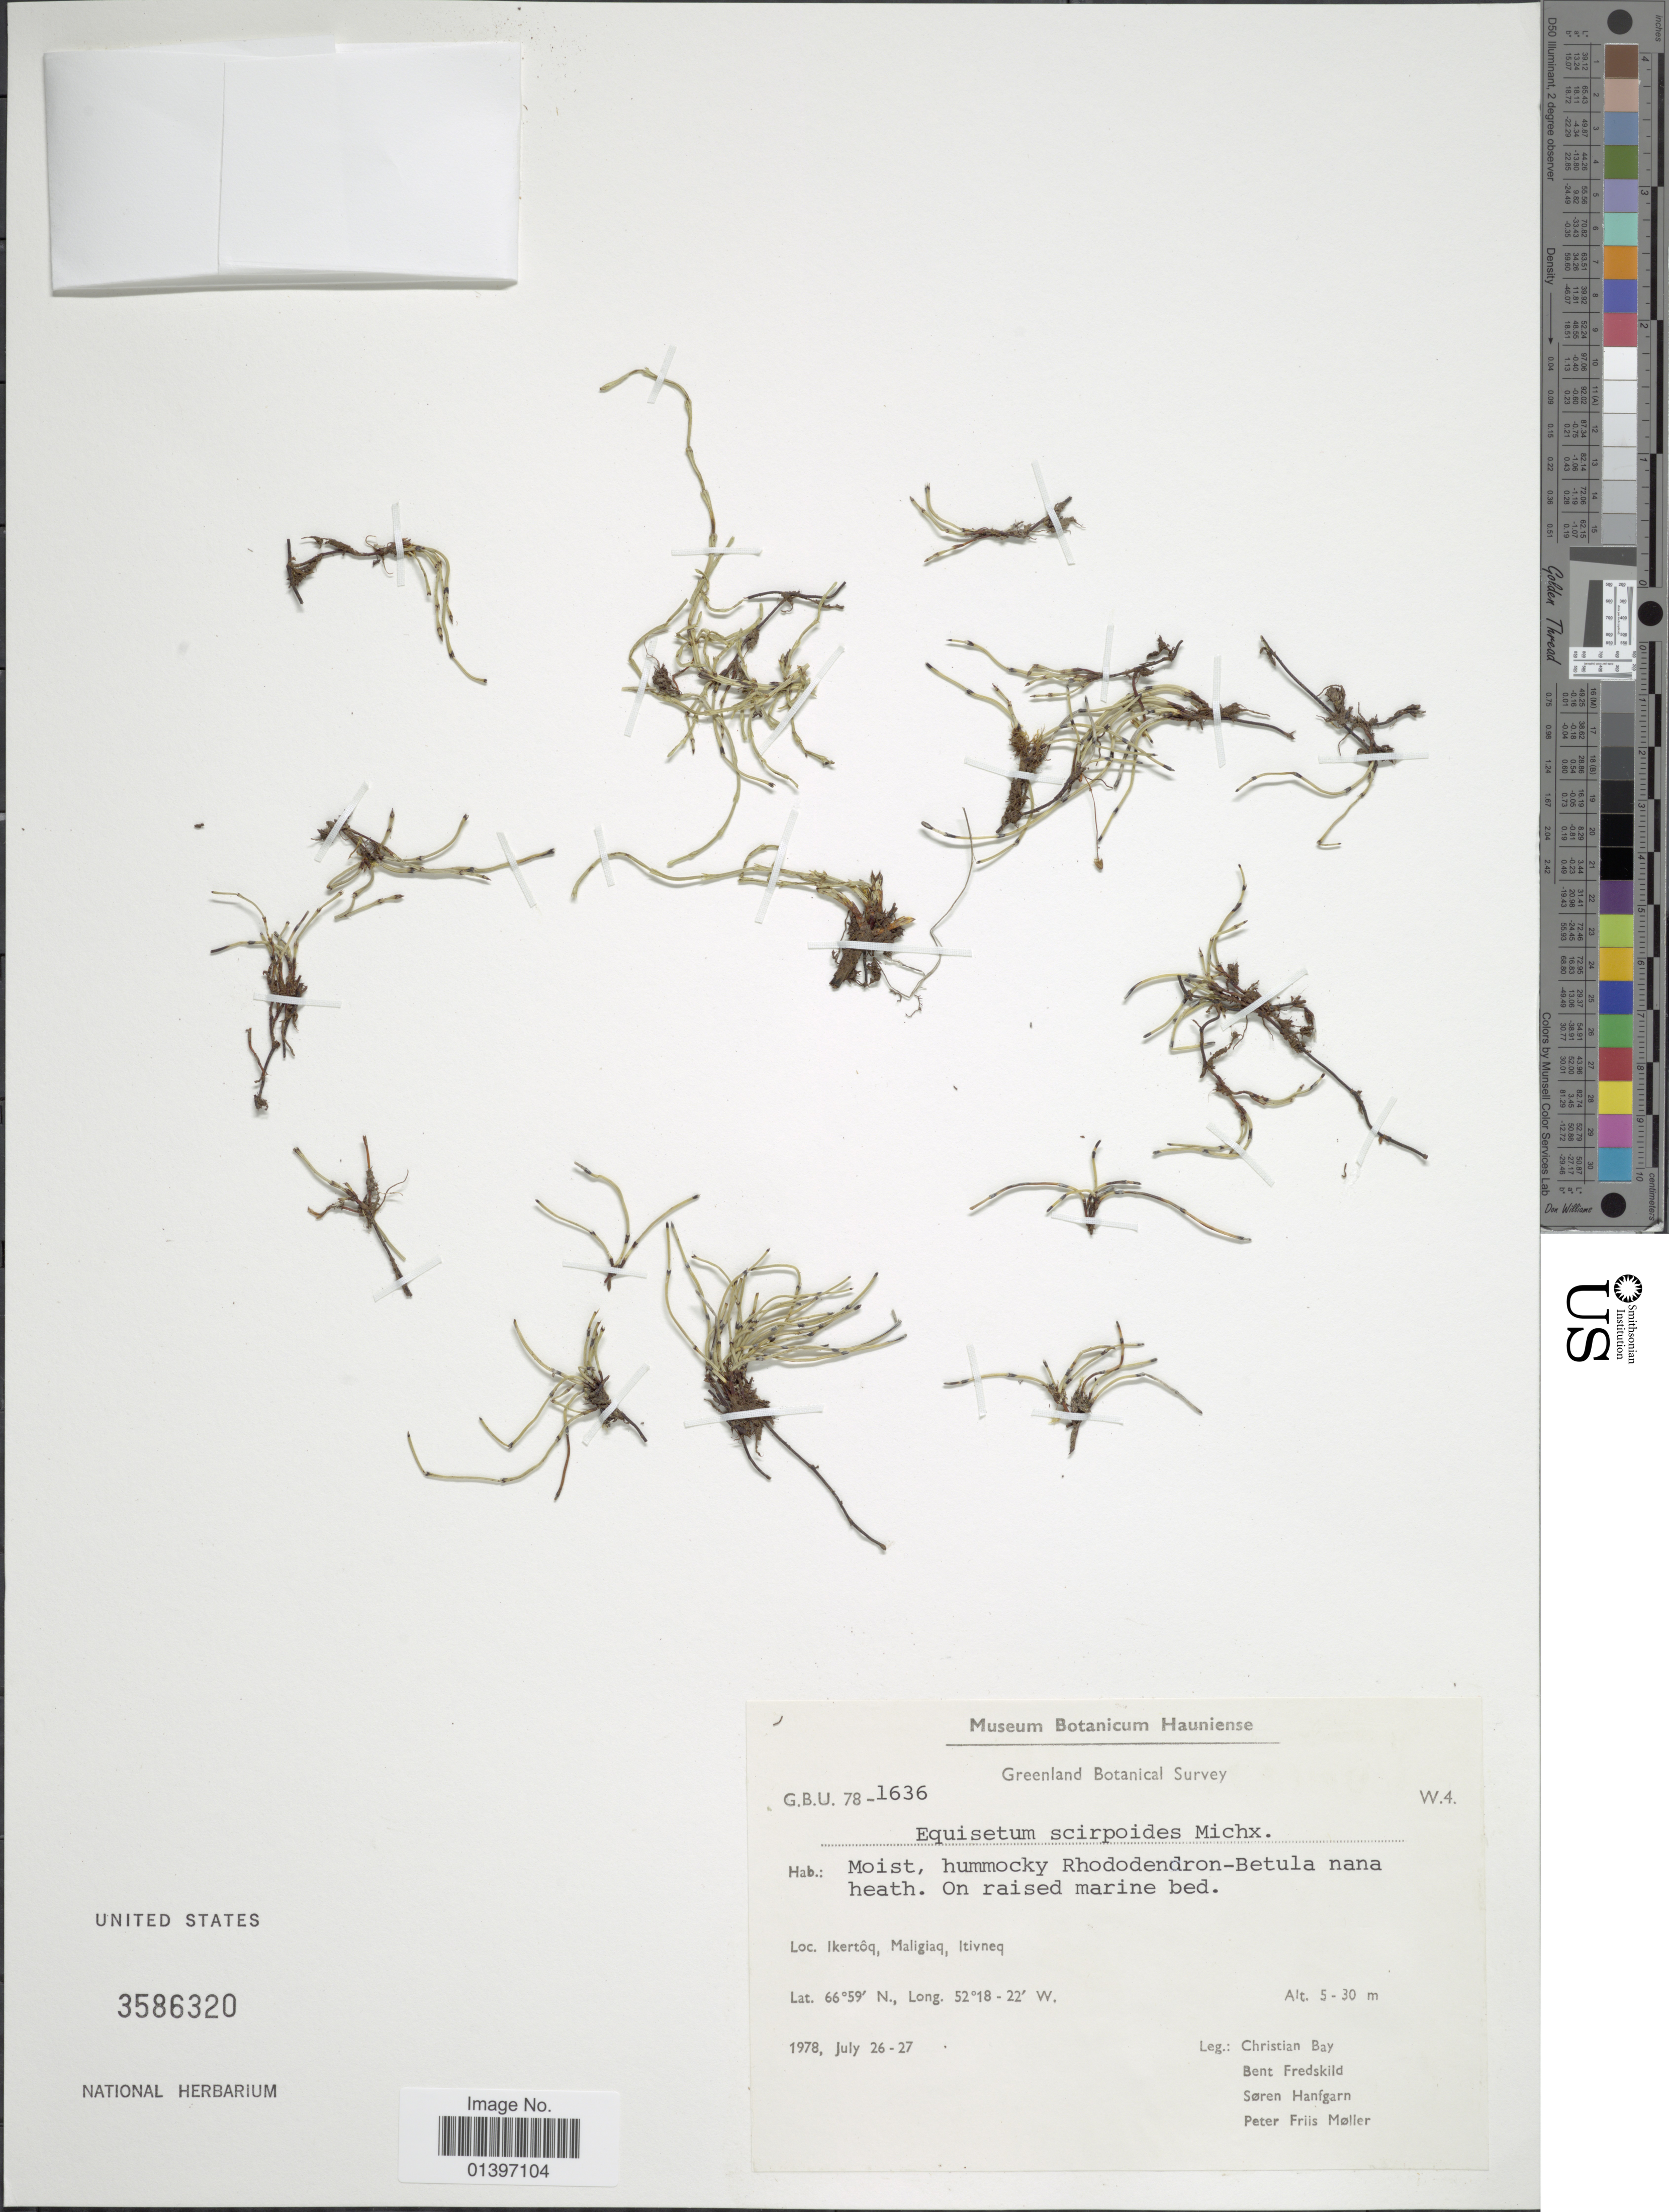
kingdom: Plantae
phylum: Tracheophyta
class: Polypodiopsida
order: Equisetales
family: Equisetaceae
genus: Equisetum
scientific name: Equisetum scirpoides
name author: Michx.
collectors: C. Bay, B. Fredskild, S. Hanfgarn & P. Möller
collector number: G.B.U.78-1636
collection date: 1978-07-26/1978-07-27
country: Greenland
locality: Moist, humocky Rhodondendron-betula nana heath, Ikertoq, Maligiaq, Itivneq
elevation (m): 5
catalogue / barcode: US 3586320